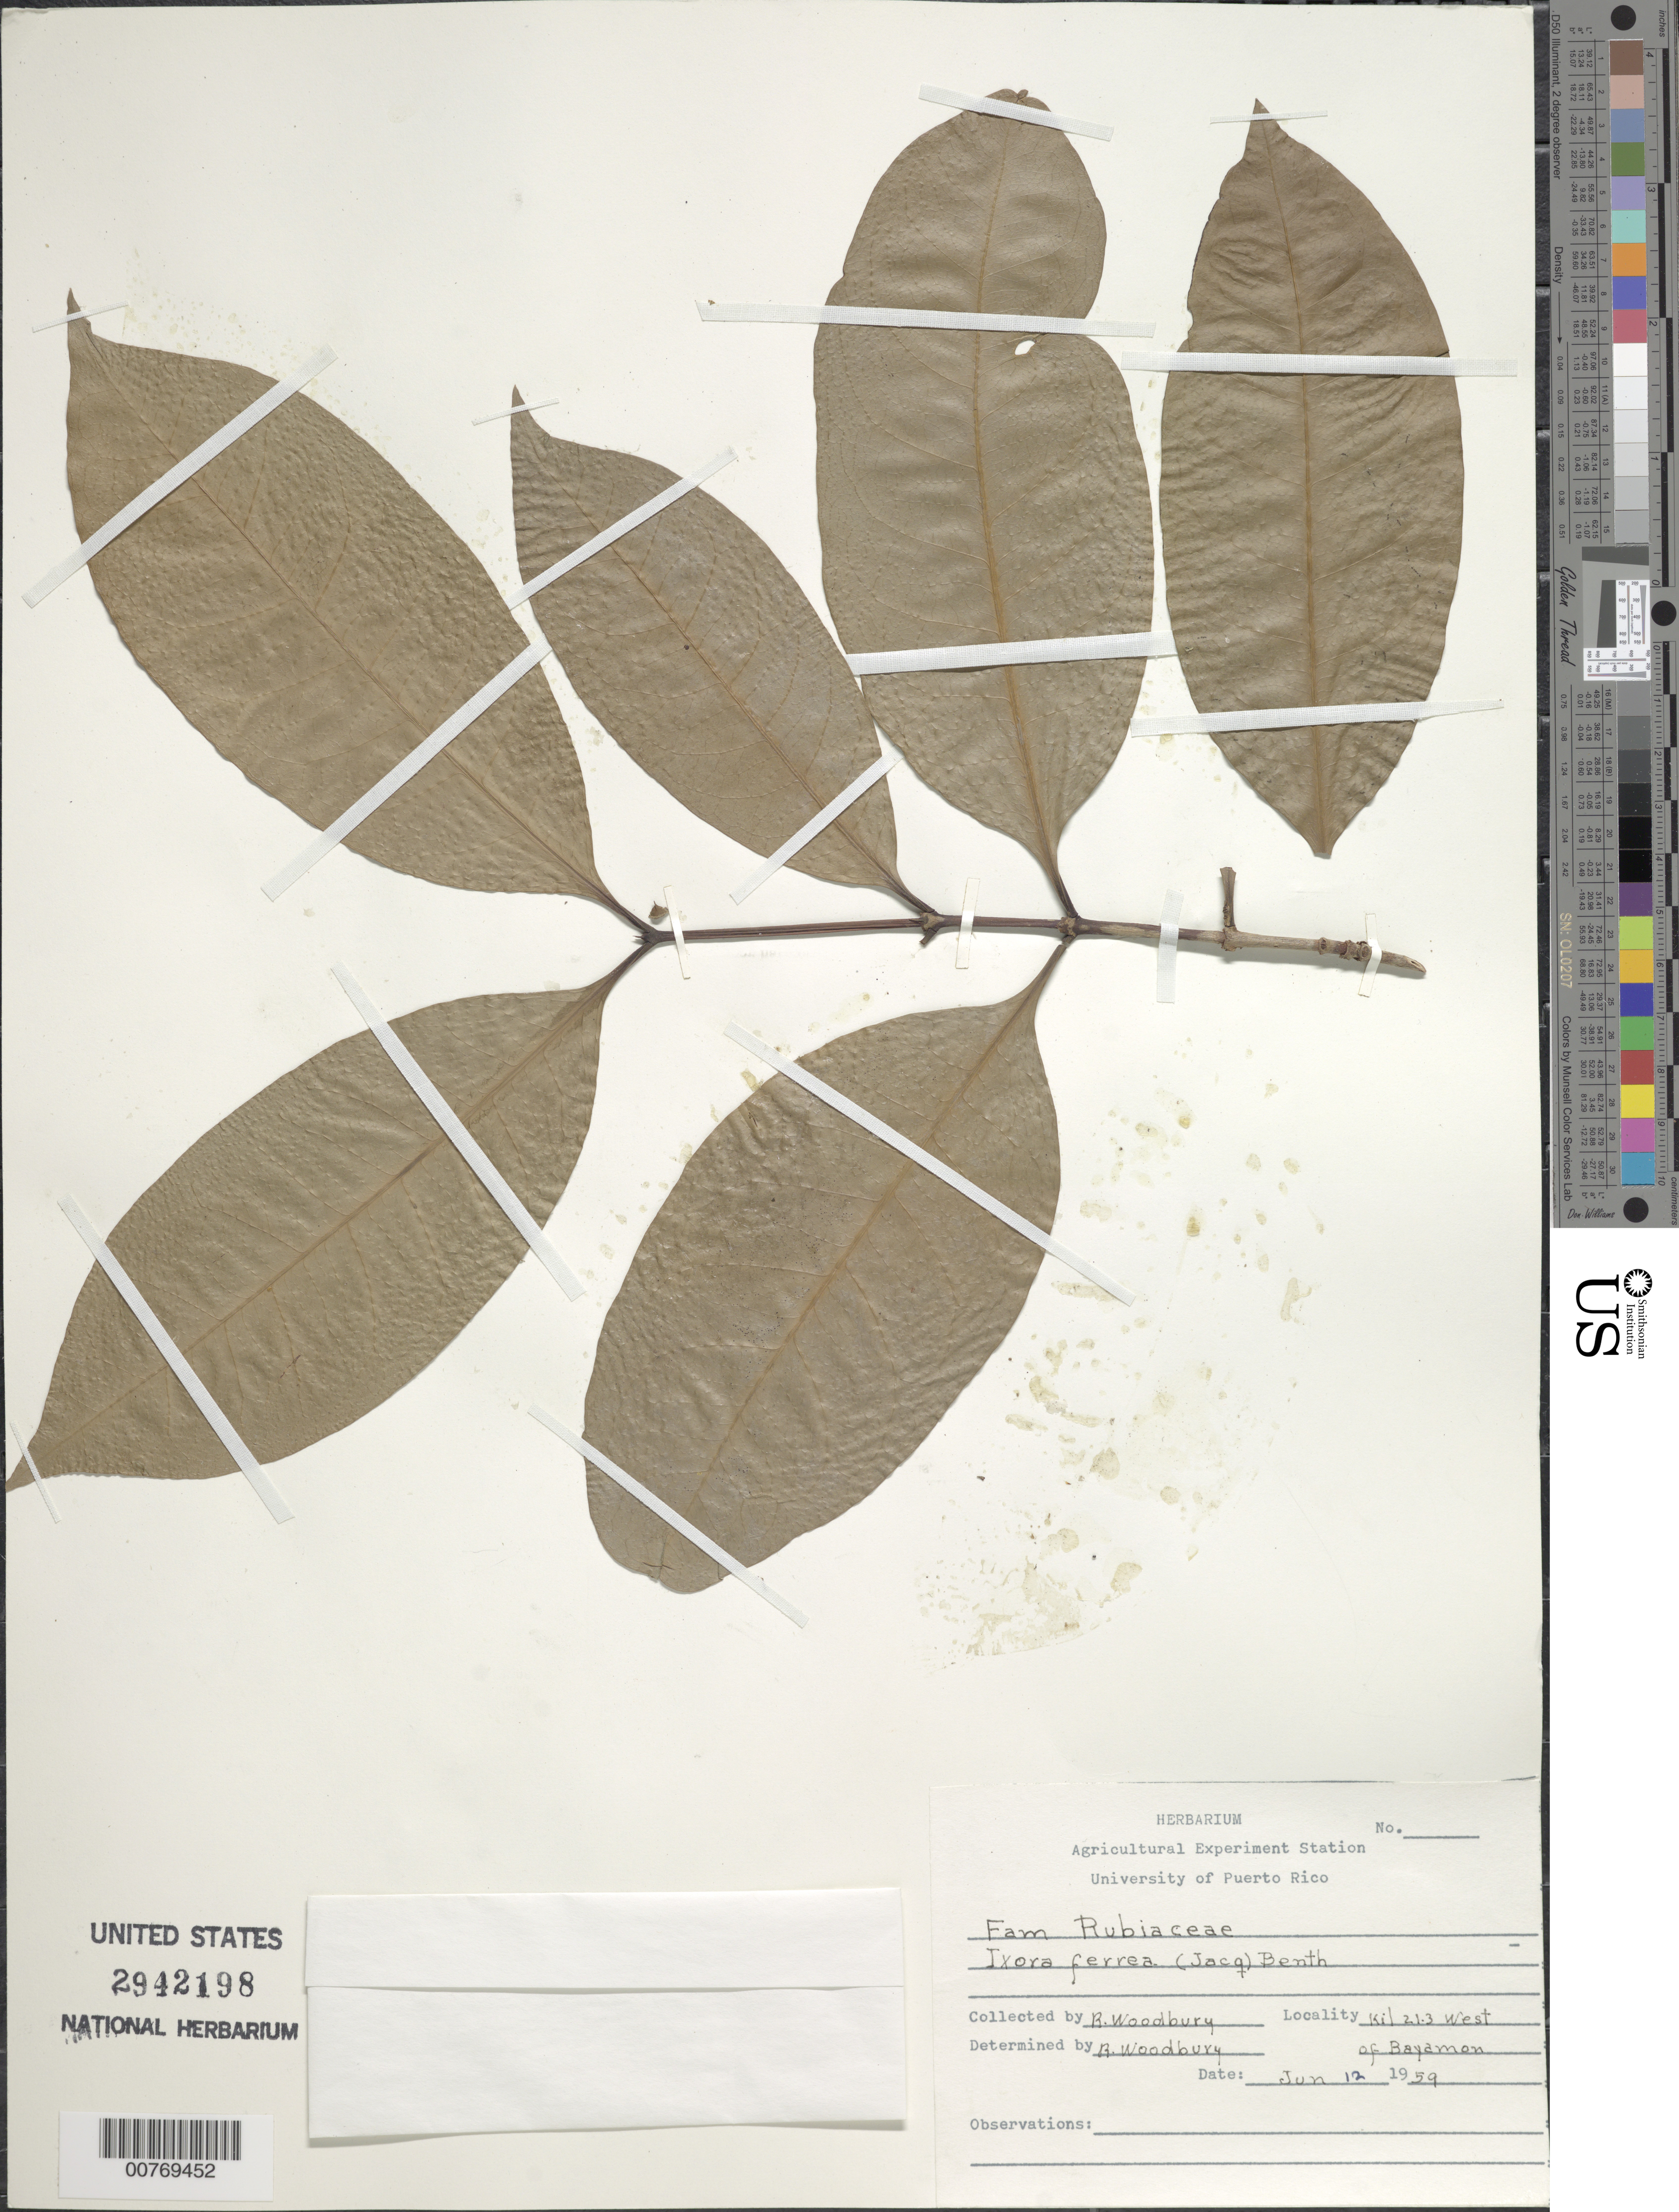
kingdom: Plantae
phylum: Tracheophyta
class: Magnoliopsida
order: Gentianales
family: Rubiaceae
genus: Ixora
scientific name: Ixora ferrea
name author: (Jacq.) Benth.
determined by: Woodbury, R. O.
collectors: R. O. Woodbury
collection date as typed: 12 Jun 1959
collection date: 1959-06-12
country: Puerto Rico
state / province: Bayamón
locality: Km 21.3 west of Bayamon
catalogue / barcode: US 2942198